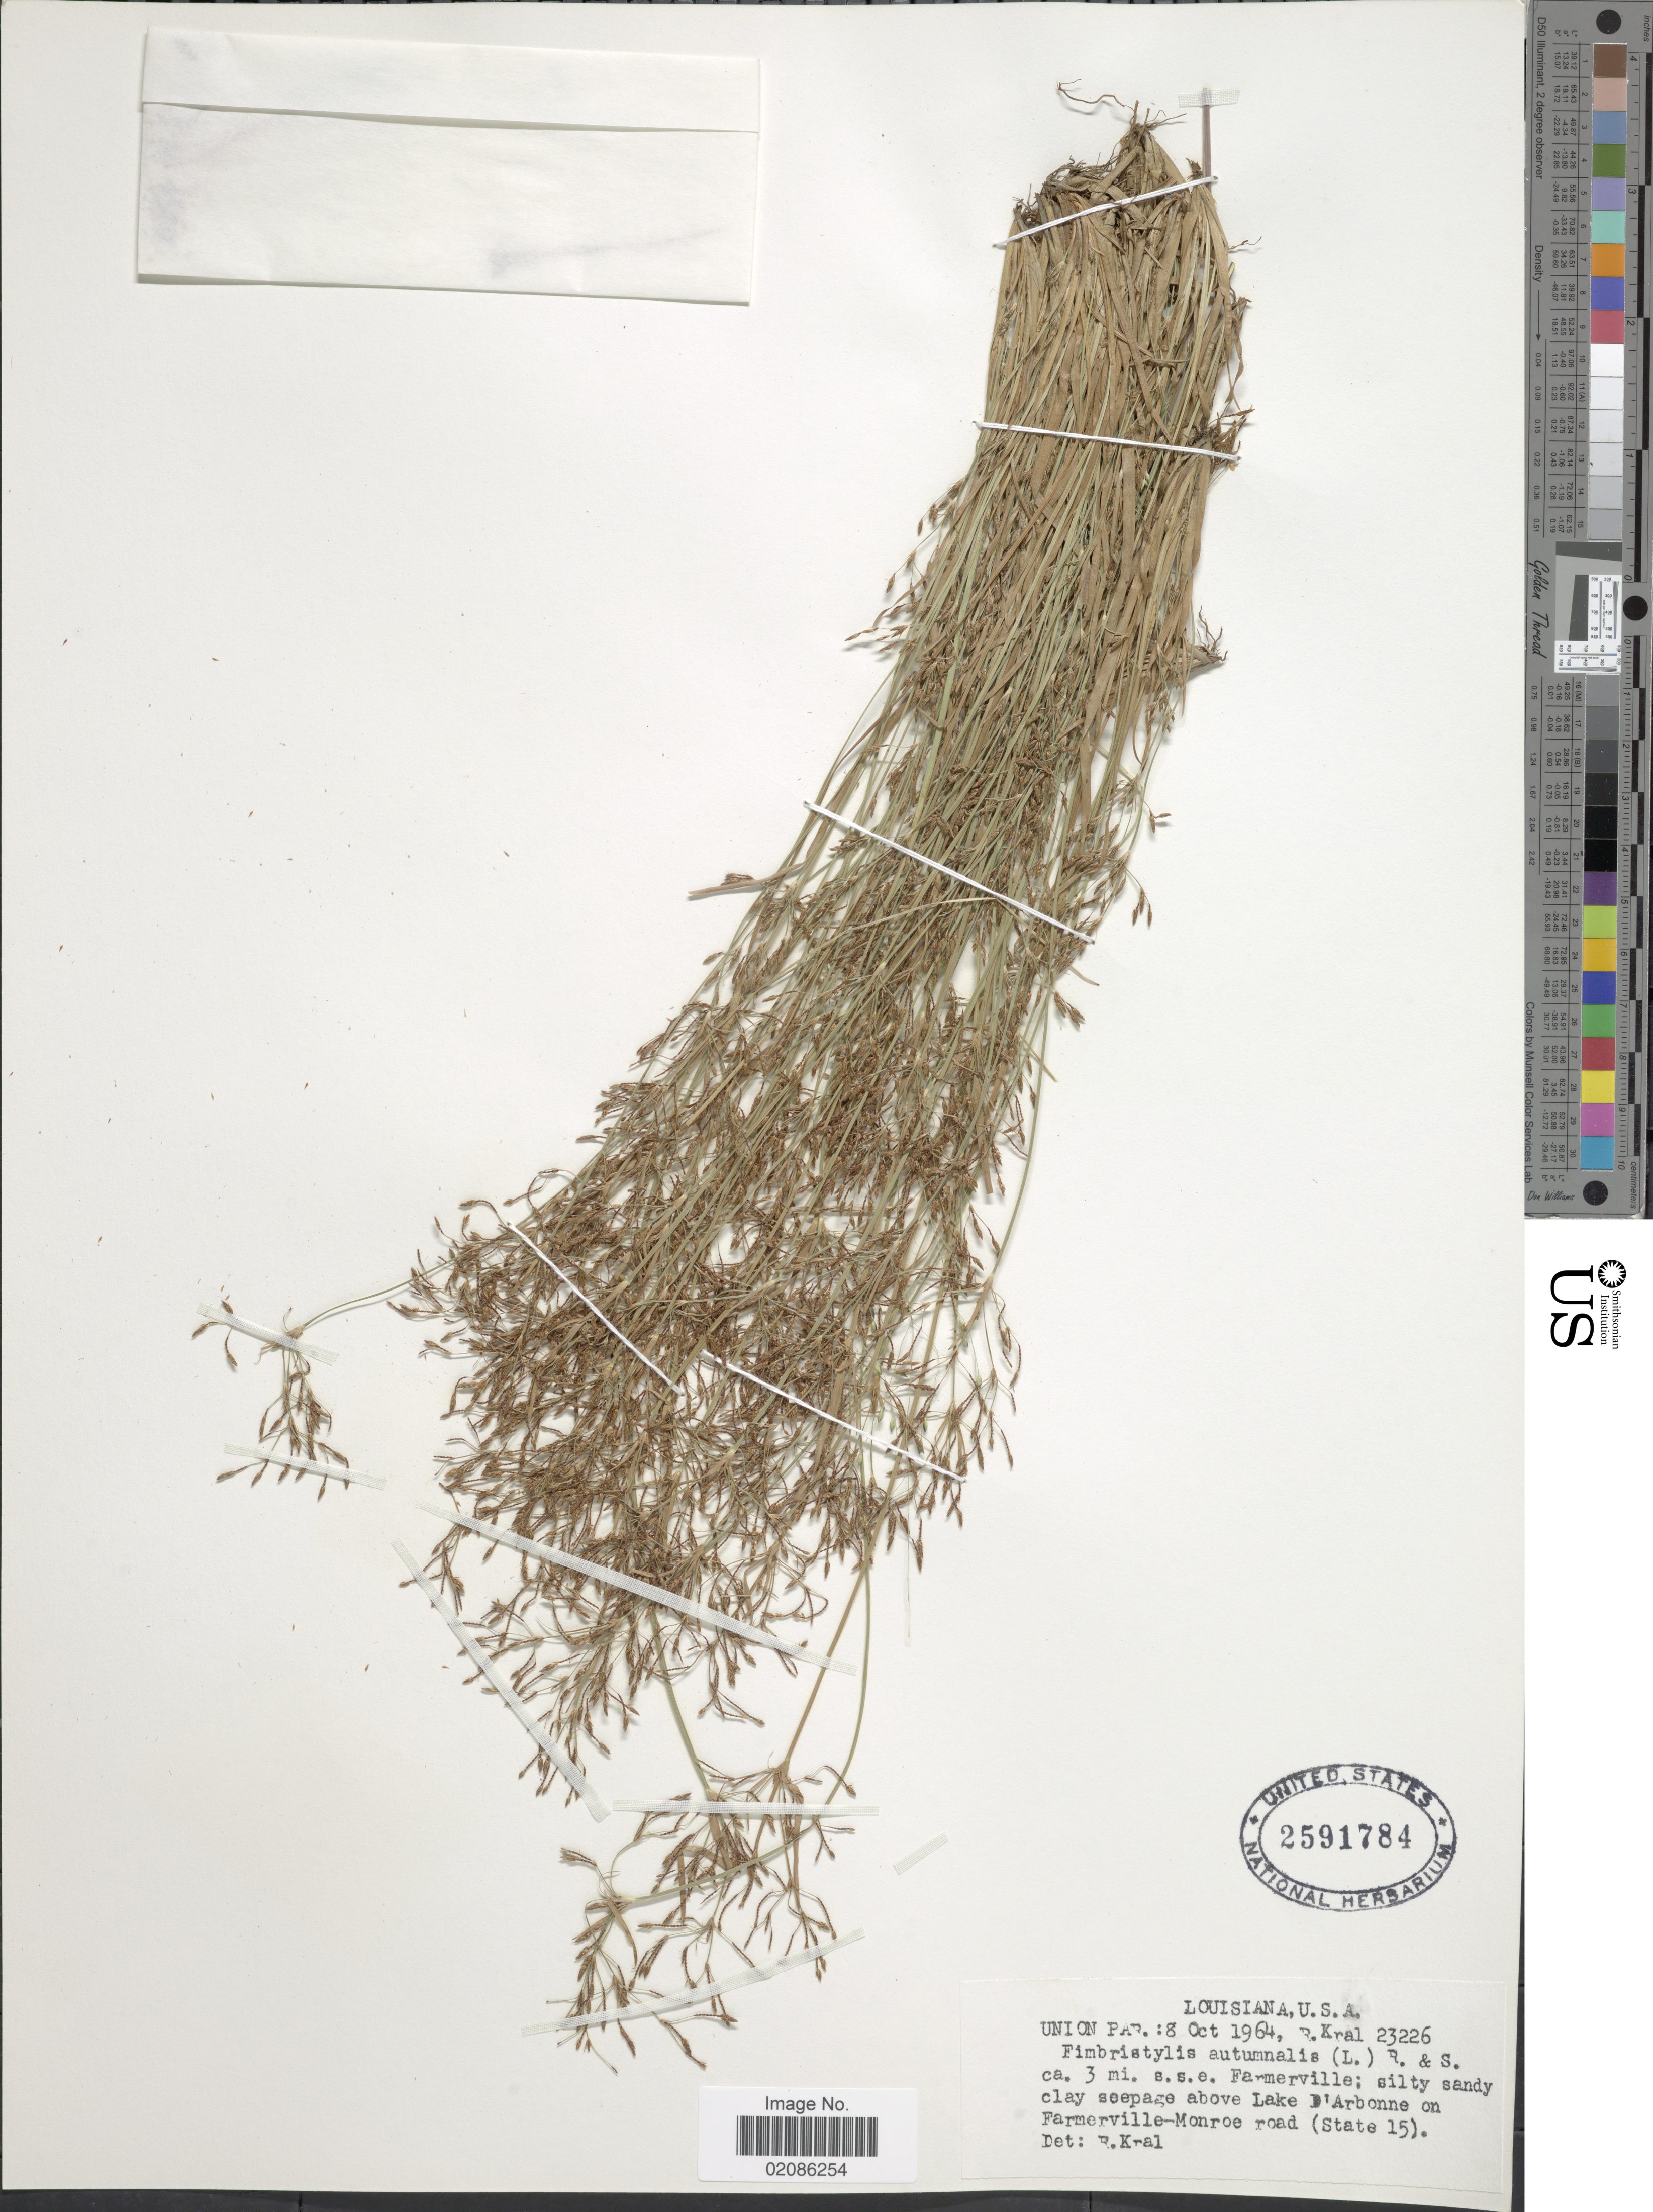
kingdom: Plantae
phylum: Tracheophyta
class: Liliopsida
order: Poales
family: Cyperaceae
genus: Fimbristylis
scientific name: Fimbristylis autumnalis (L.) Roem. & Schult.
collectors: R. Kral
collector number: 23226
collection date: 1964-10-08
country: United States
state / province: Louisiana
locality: Union Par; ca. 3 mi s.s.e. Farmerville; silty sandy clay seepage above Lake D'Arbonne on Farmerville-Monroe road (State 15)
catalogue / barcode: US 2591784